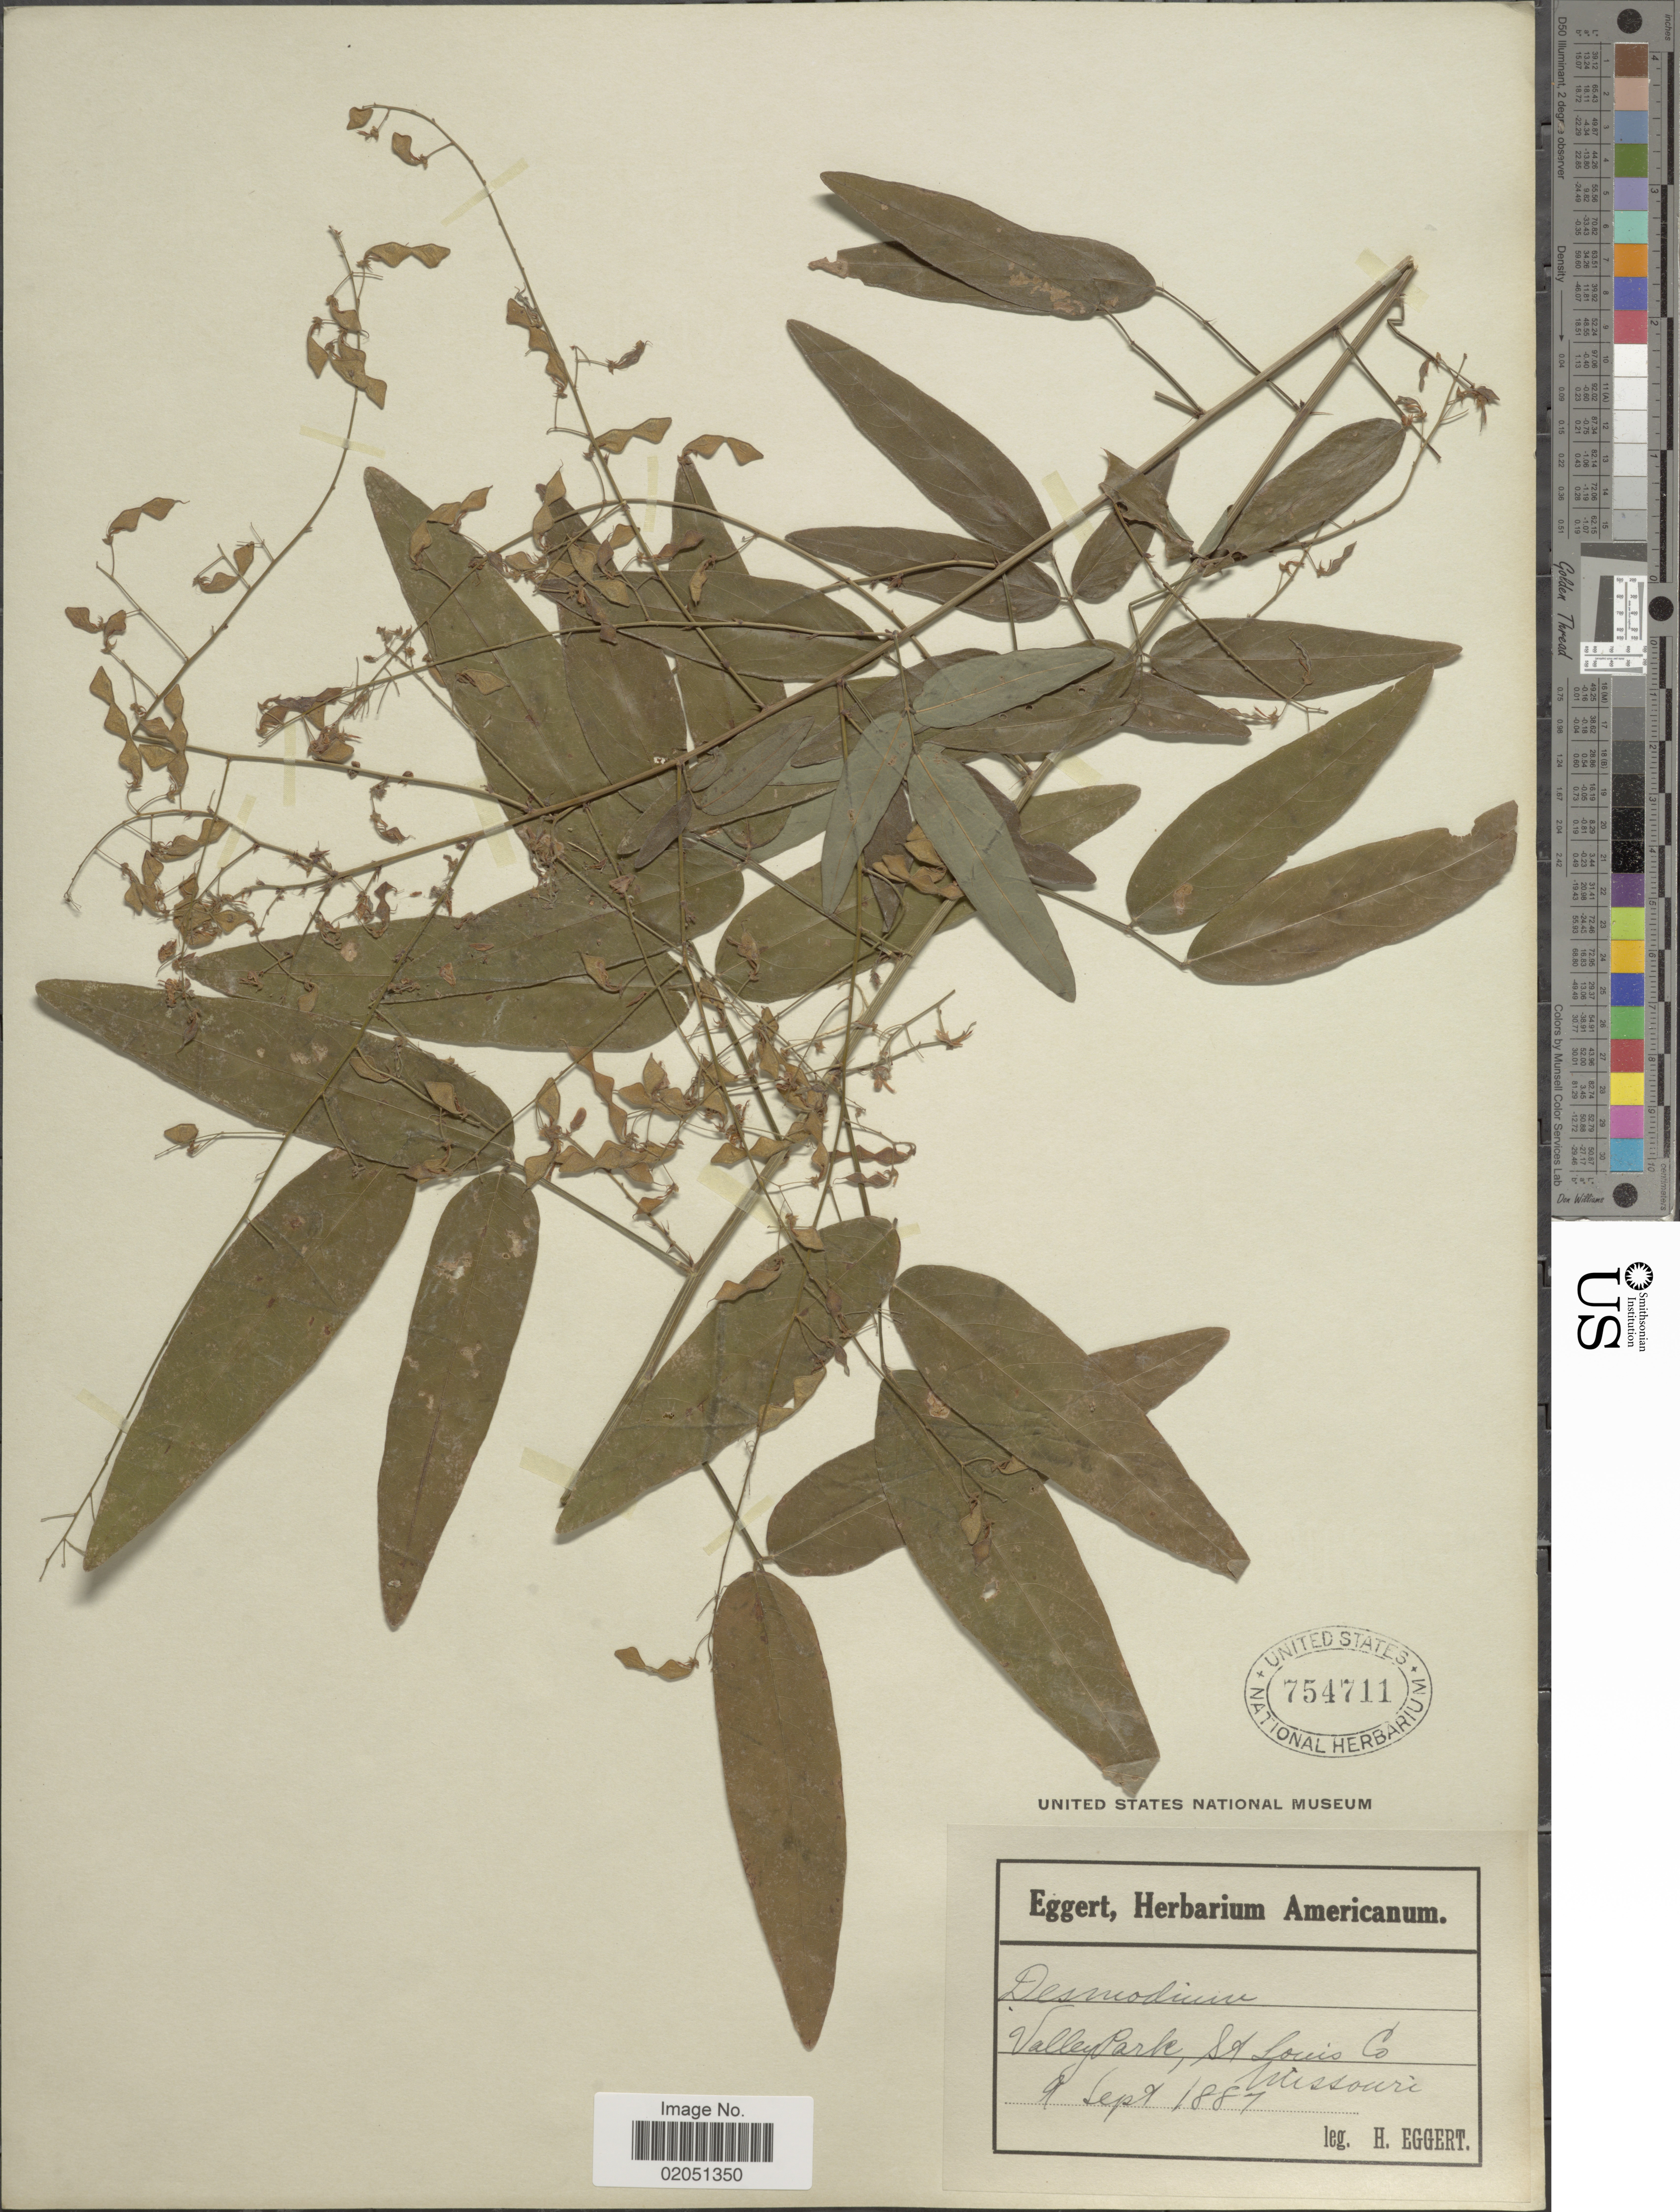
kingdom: Plantae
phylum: Tracheophyta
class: Magnoliopsida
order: Fabales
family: Fabaceae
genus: Desmodium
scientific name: Desmodium paniculatum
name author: (L.) DC.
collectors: H. Eggert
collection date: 1887-09-09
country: United States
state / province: Missouri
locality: Valley Park, St Louis Co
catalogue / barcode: US 754711